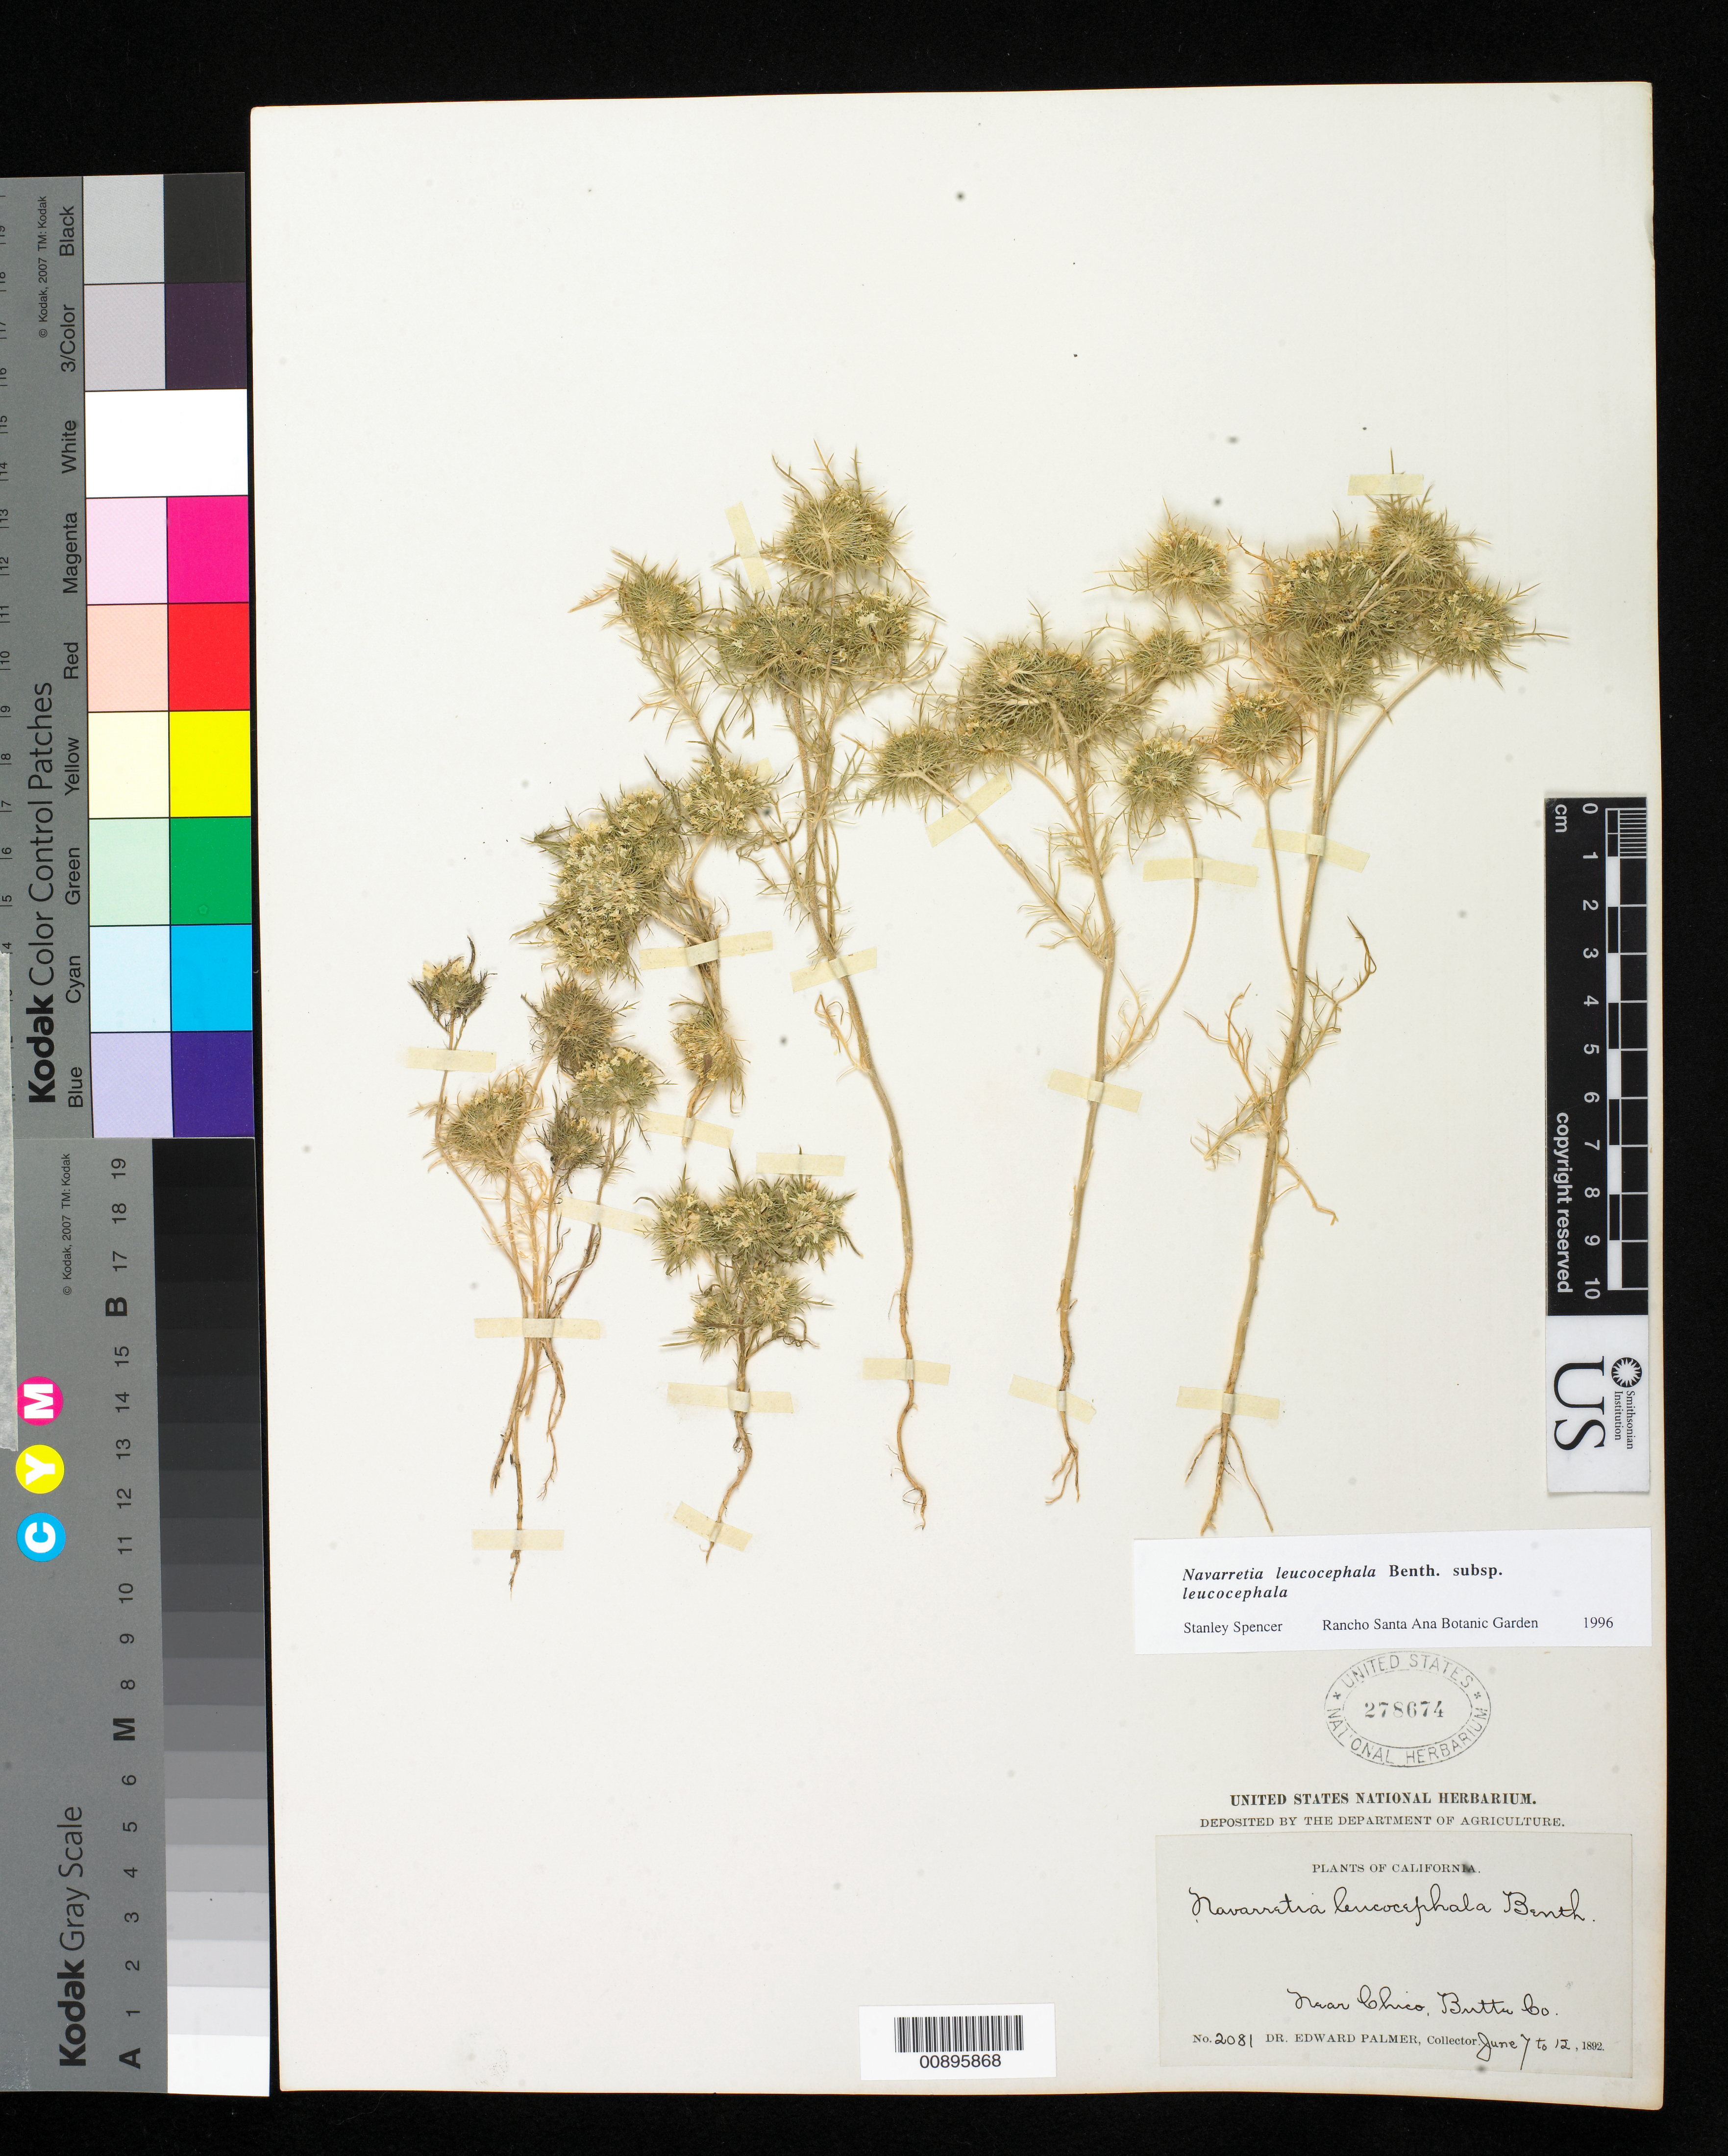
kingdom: Plantae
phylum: Tracheophyta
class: Magnoliopsida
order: Ericales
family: Polemoniaceae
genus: Navarretia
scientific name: Navarretia leucocephala subsp. leucocephala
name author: Benth.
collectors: E. Palmer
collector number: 2081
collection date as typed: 07 Jun 1892 to 12 Jun 1892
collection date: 1892-06-07/1892-06-12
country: United States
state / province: California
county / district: Butte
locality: Near Chico, Butte County, California.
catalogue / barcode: US 278674